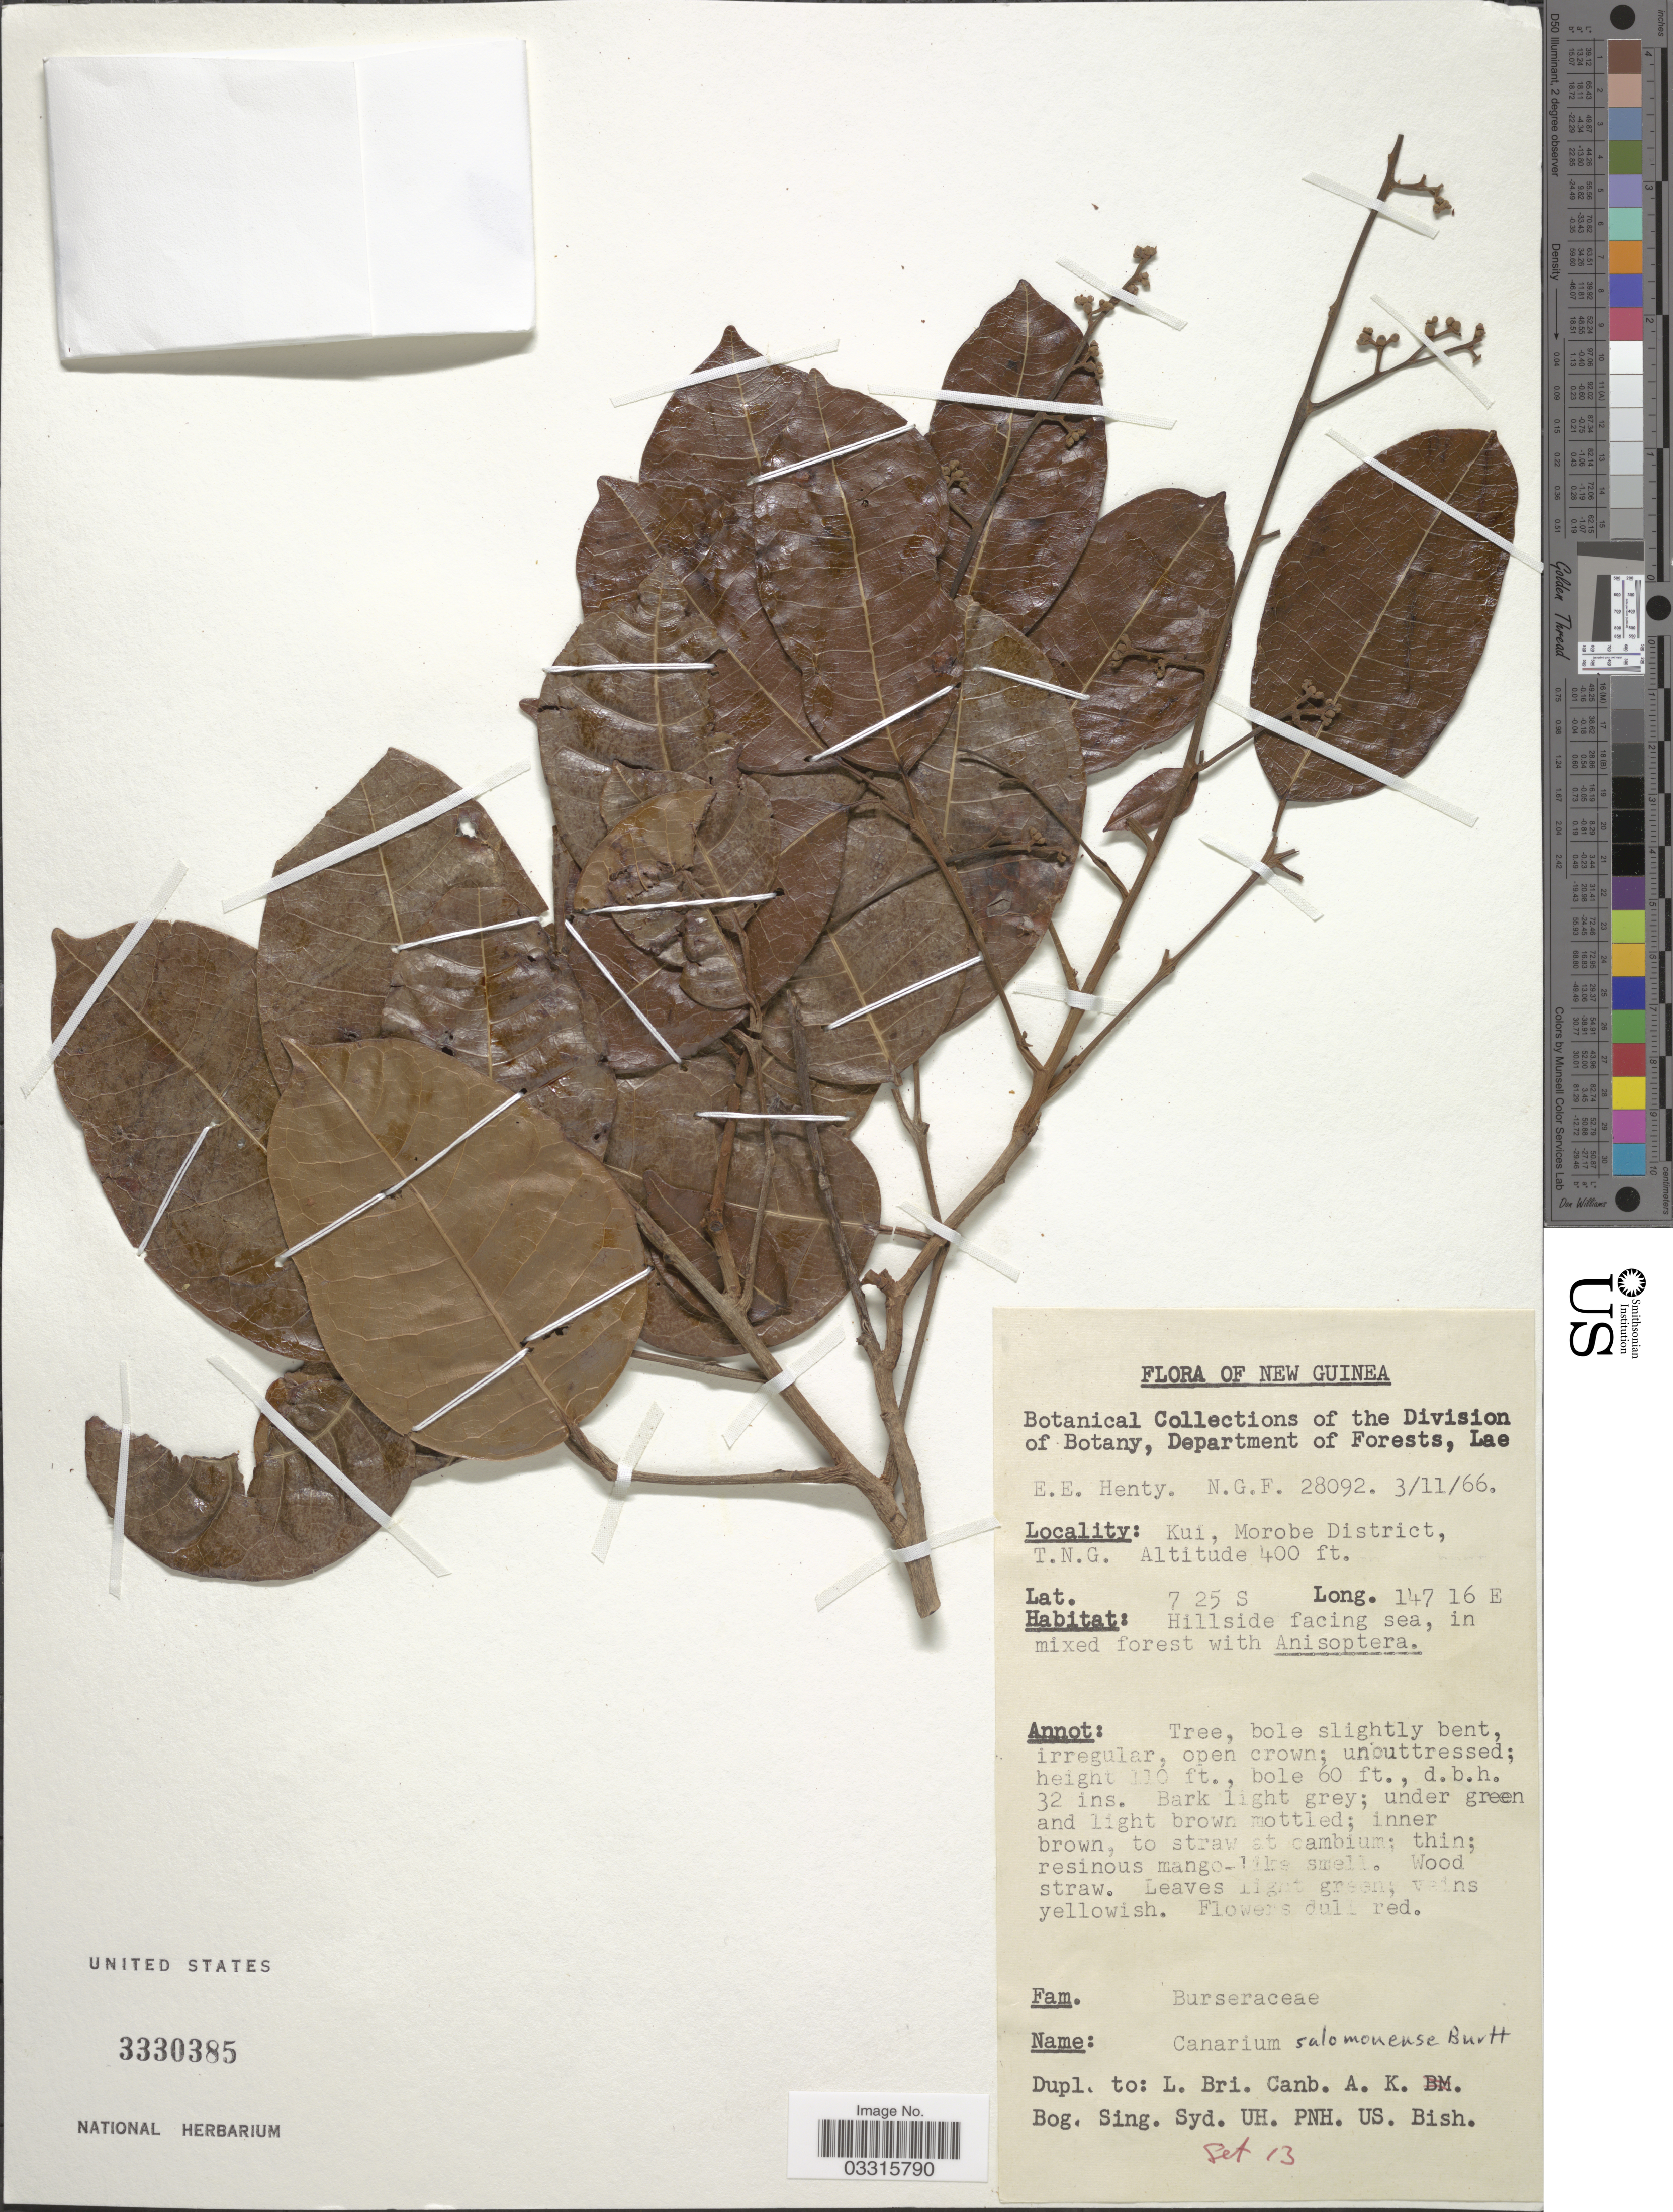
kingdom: Plantae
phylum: Tracheophyta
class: Magnoliopsida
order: Sapindales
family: Burseraceae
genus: Canarium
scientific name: Canarium salomonense subsp. papuanum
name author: Leenh.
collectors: E. Henty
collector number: N.G.F. 28092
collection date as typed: Transcribed d/m/y: 3/11/66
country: Papua New Guinea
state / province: Morobe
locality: New Guinea. Kui, Morobe District, T.N.G.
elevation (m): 122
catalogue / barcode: US 3330385